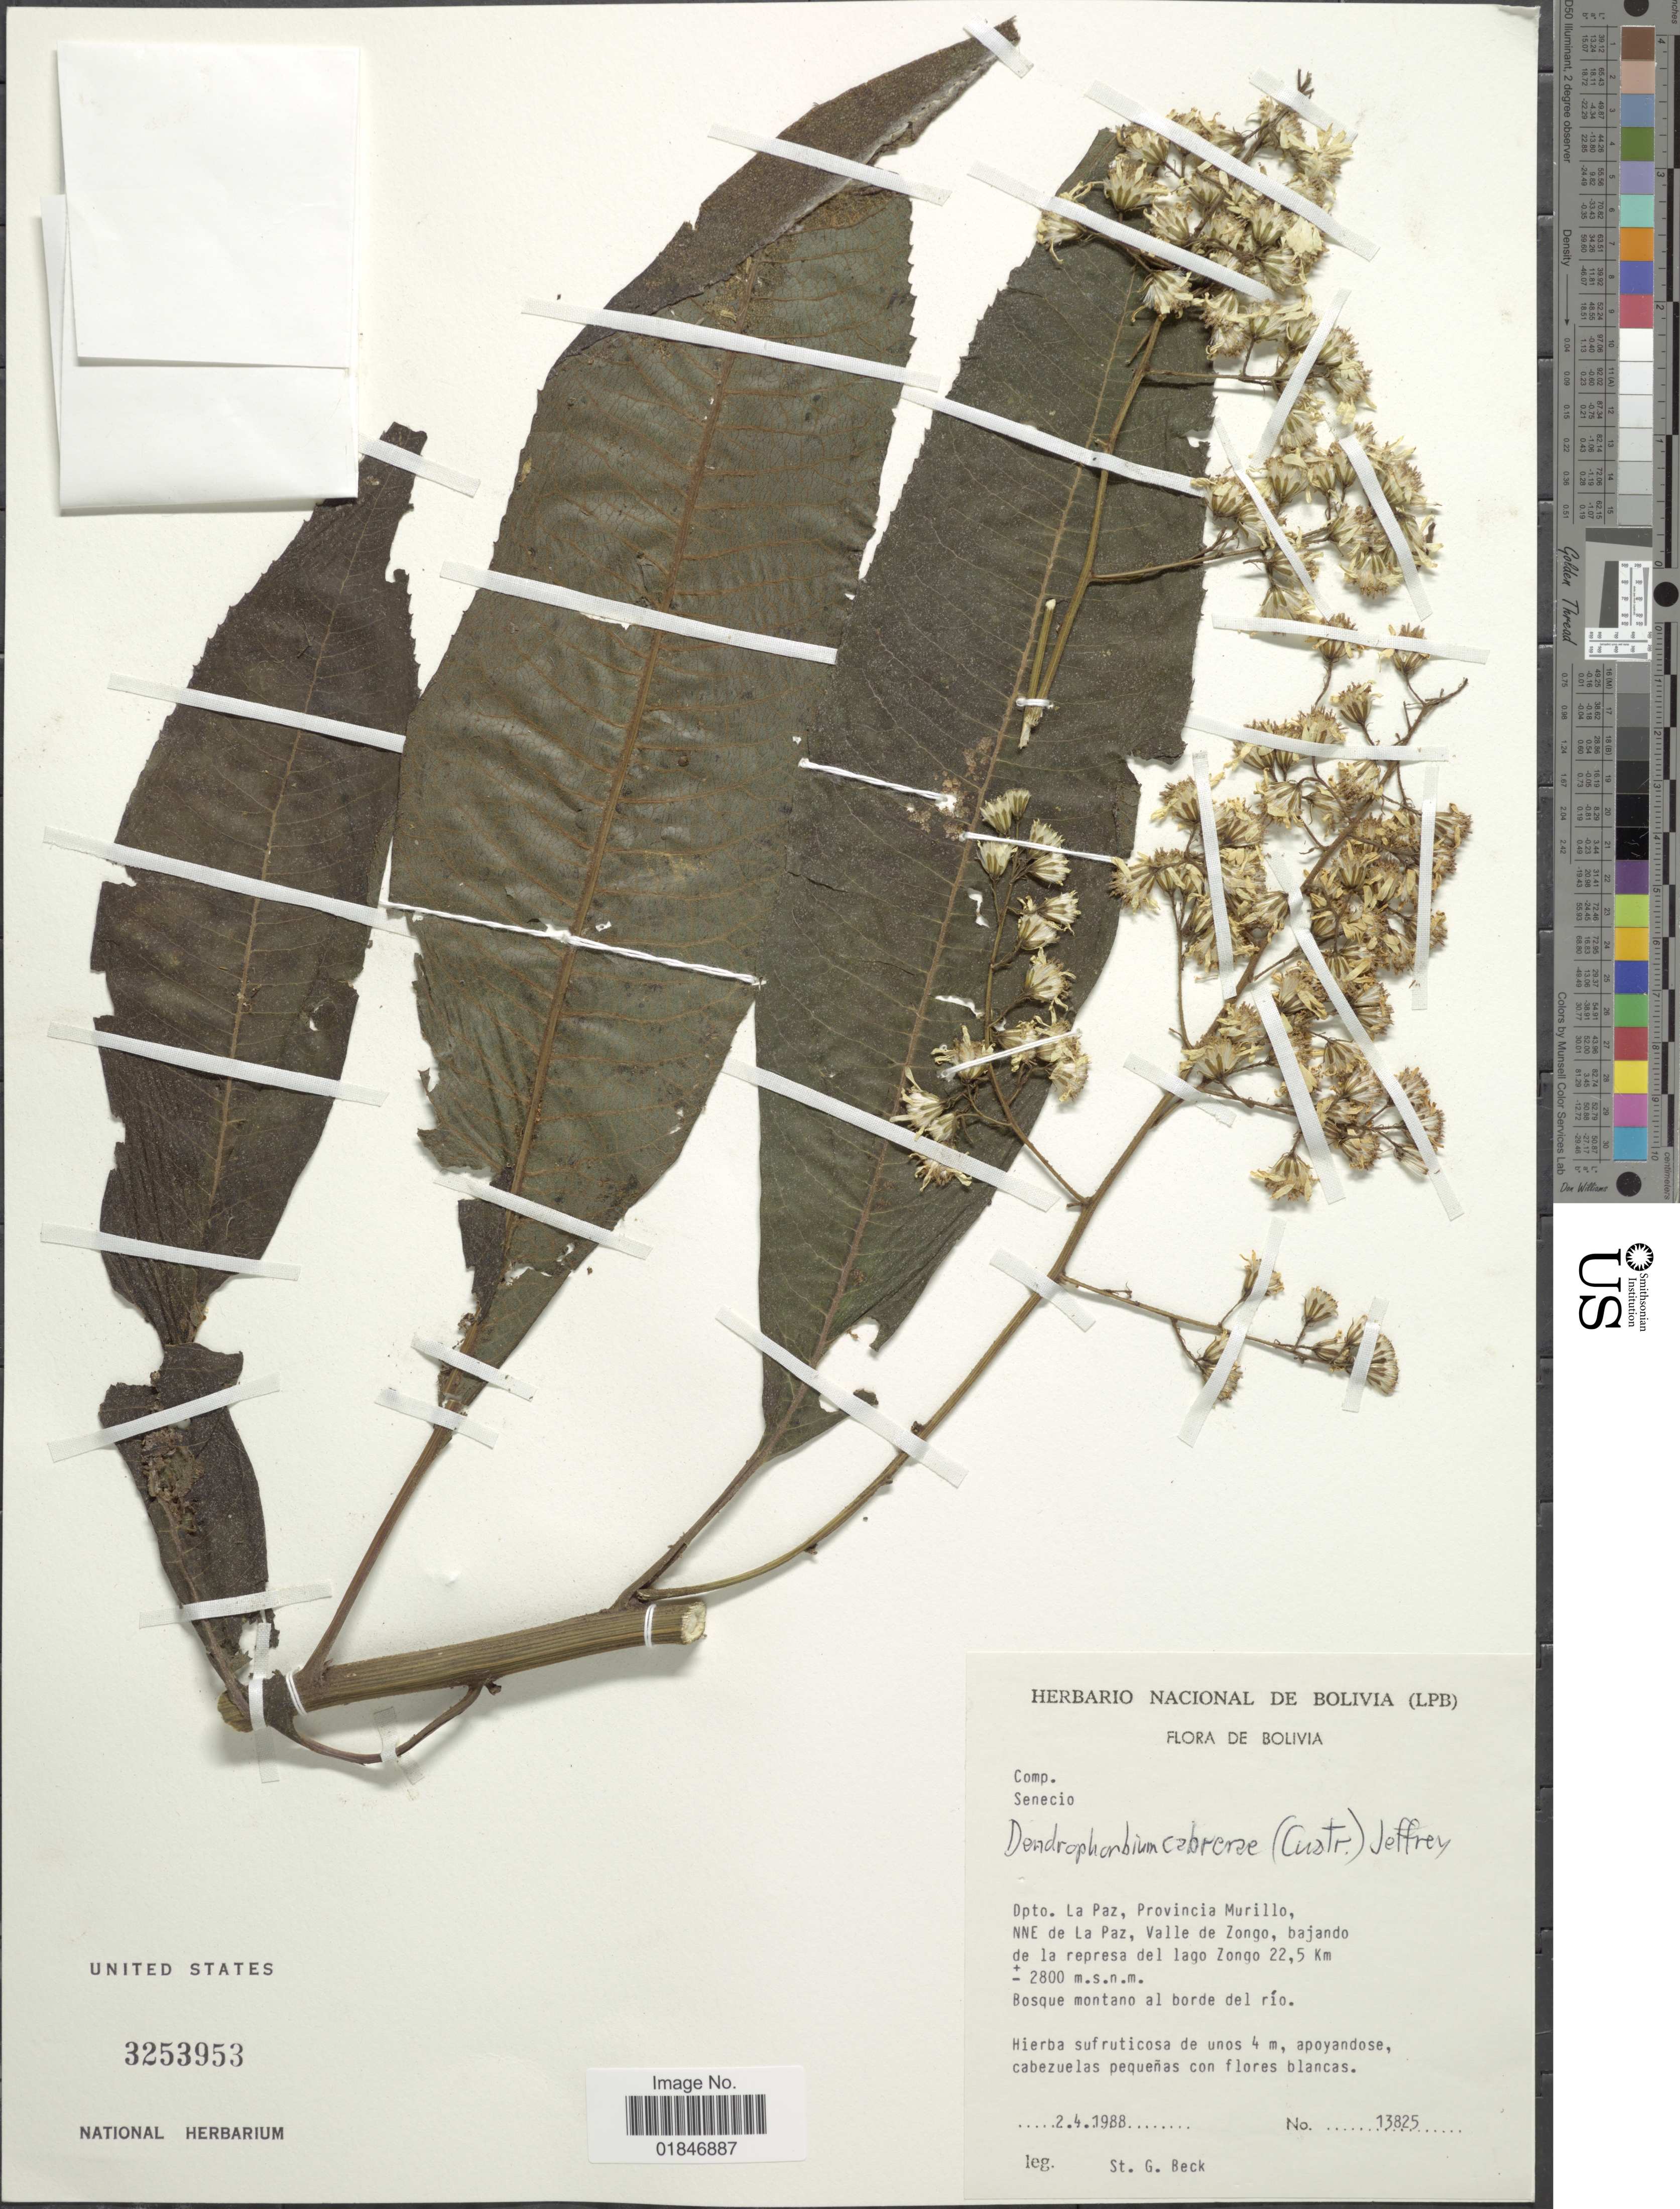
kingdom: Plantae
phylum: Tracheophyta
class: Magnoliopsida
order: Asterales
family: Asteraceae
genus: Dendrophorbium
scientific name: Dendrophorbium cabrerae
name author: (Cuatrec.) C. Jeffrey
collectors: S. G. Beck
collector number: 13825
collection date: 1988-04-02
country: Bolivia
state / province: La Paz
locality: Provincia Murillo. NNE de La Paz, Valle de Zongo, bajando de la represa del lago Zongo 22.5 km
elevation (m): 2800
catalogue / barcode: US 3253953